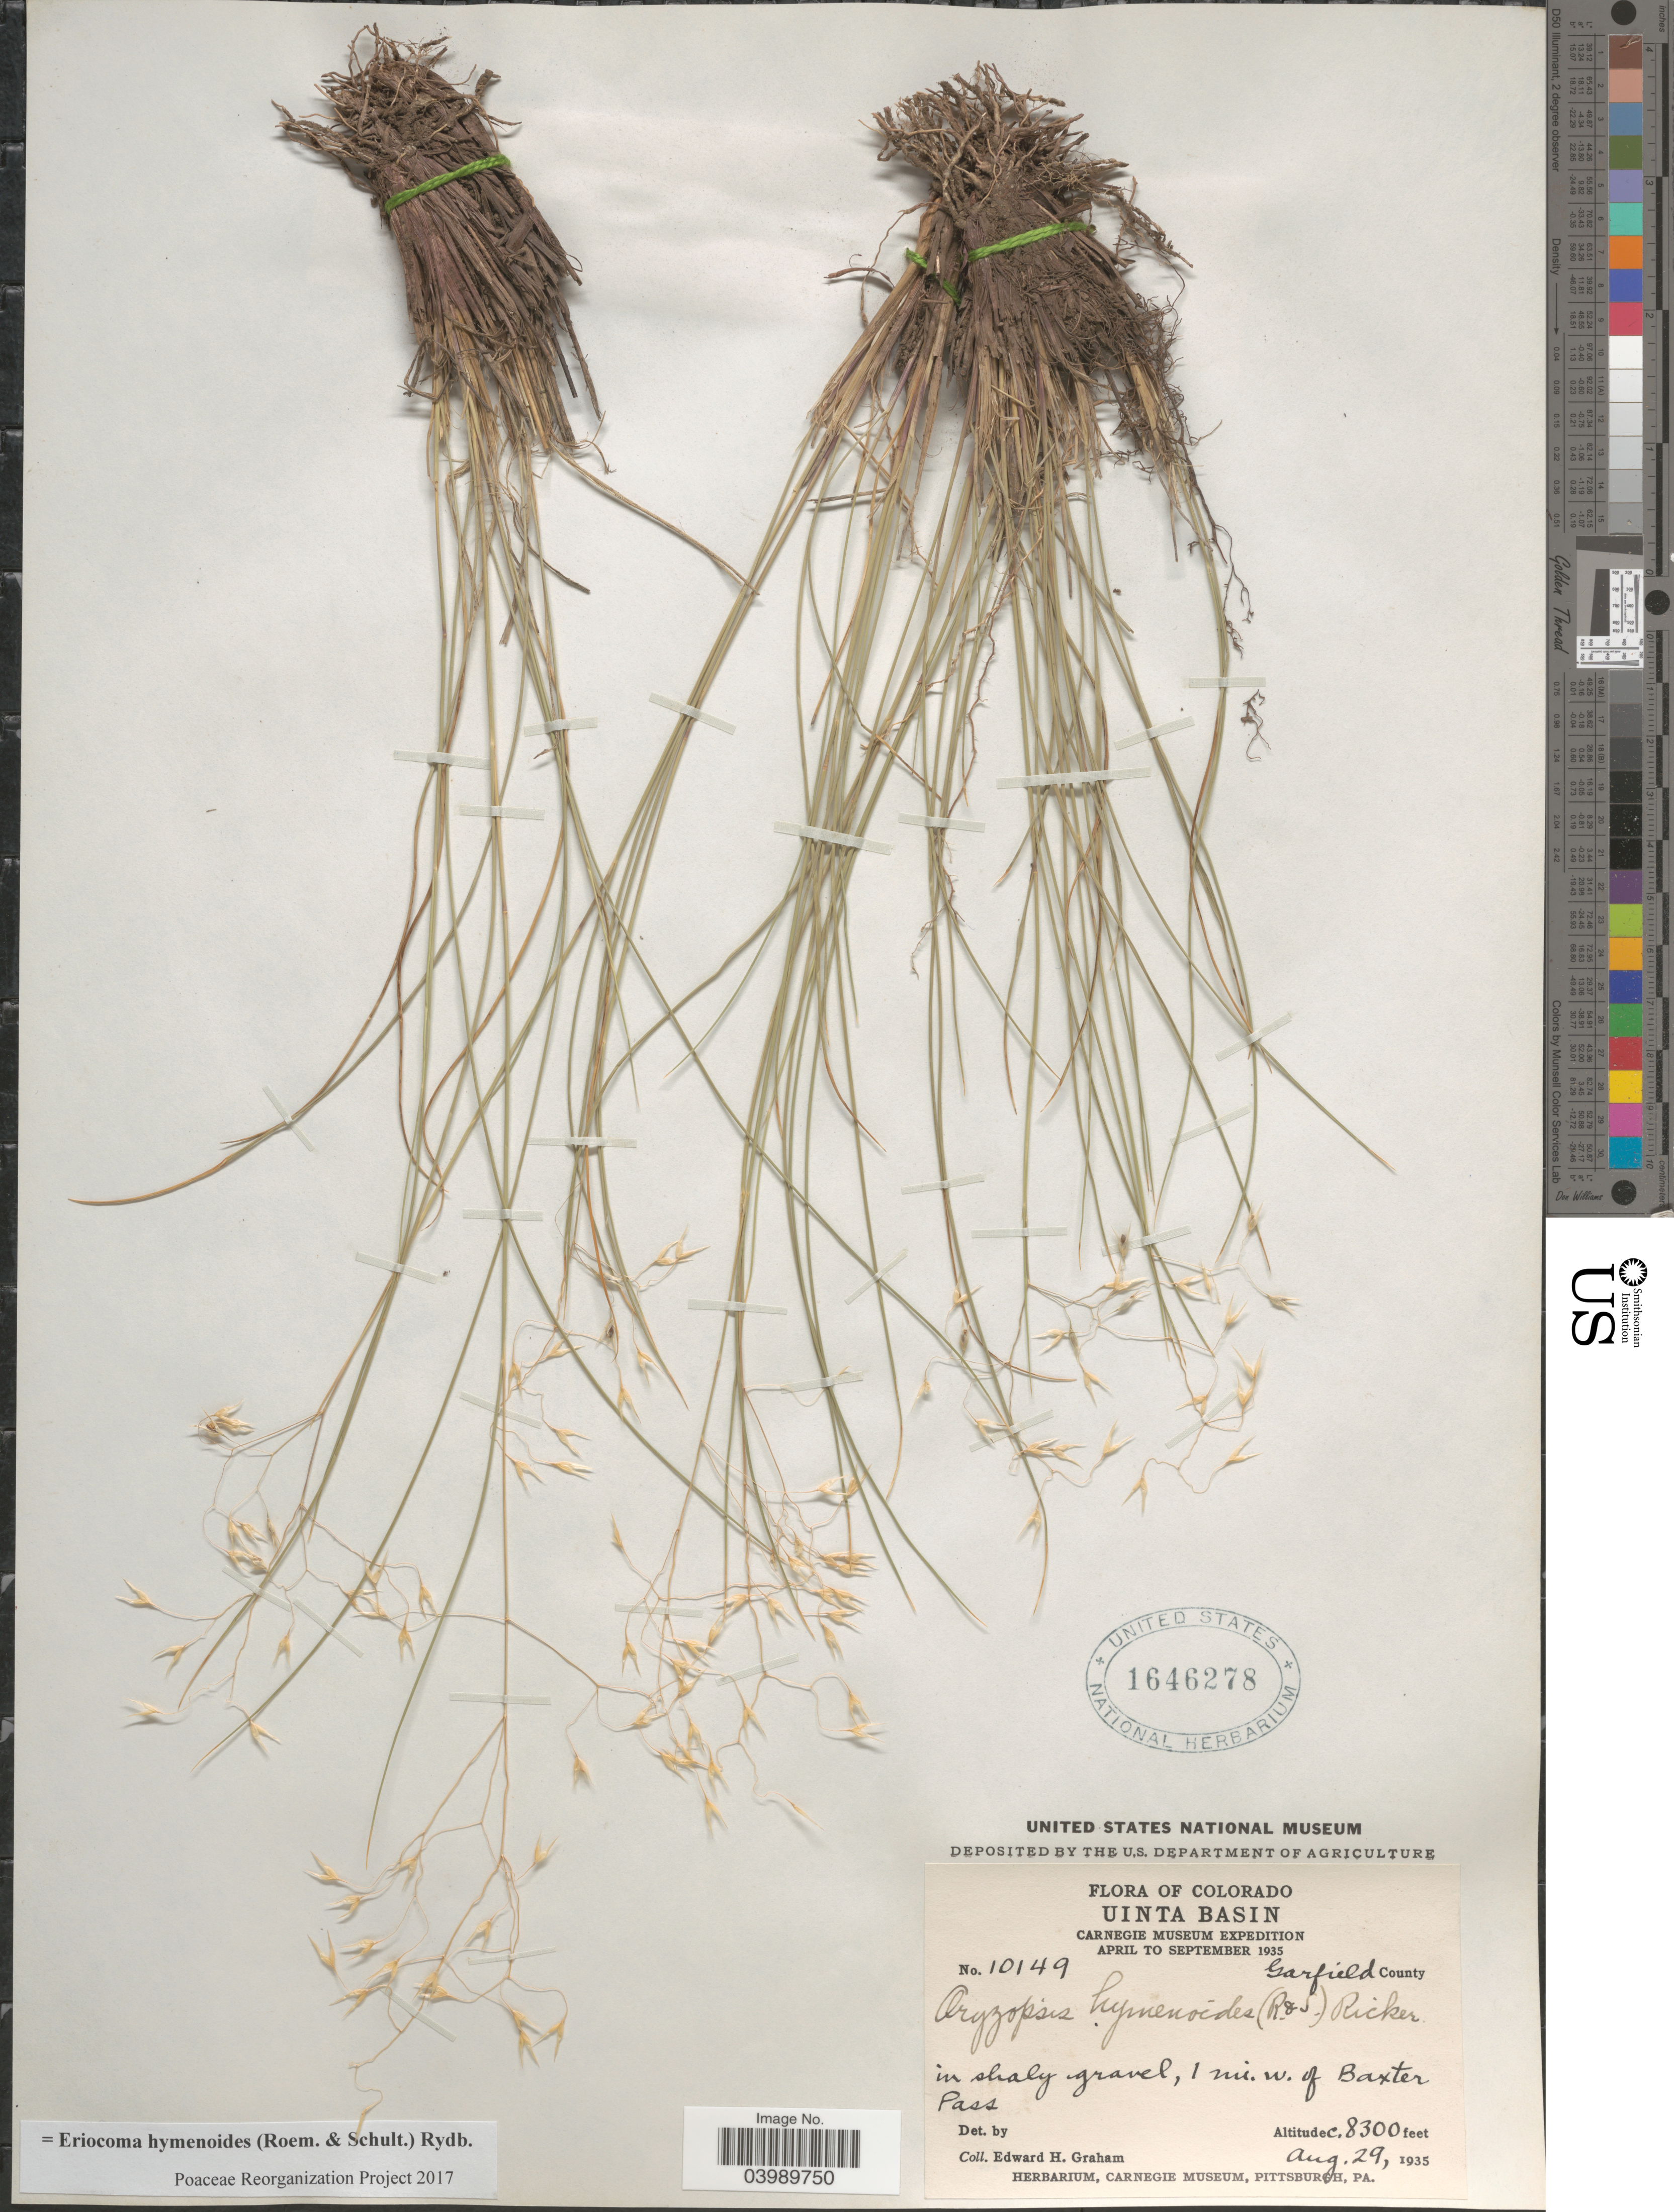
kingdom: Plantae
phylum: Tracheophyta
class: Liliopsida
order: Poales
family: Poaceae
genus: Eriocoma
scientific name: Eriocoma hymenoides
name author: (Roem. & Schult.) Rydb.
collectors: E. H. Graham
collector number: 10149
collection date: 1935-08-29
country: United States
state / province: Colorado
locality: Uinta Basin. Garfield County. 1 mi. w. of Baxter Pass.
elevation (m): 2530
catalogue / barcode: US 1646278